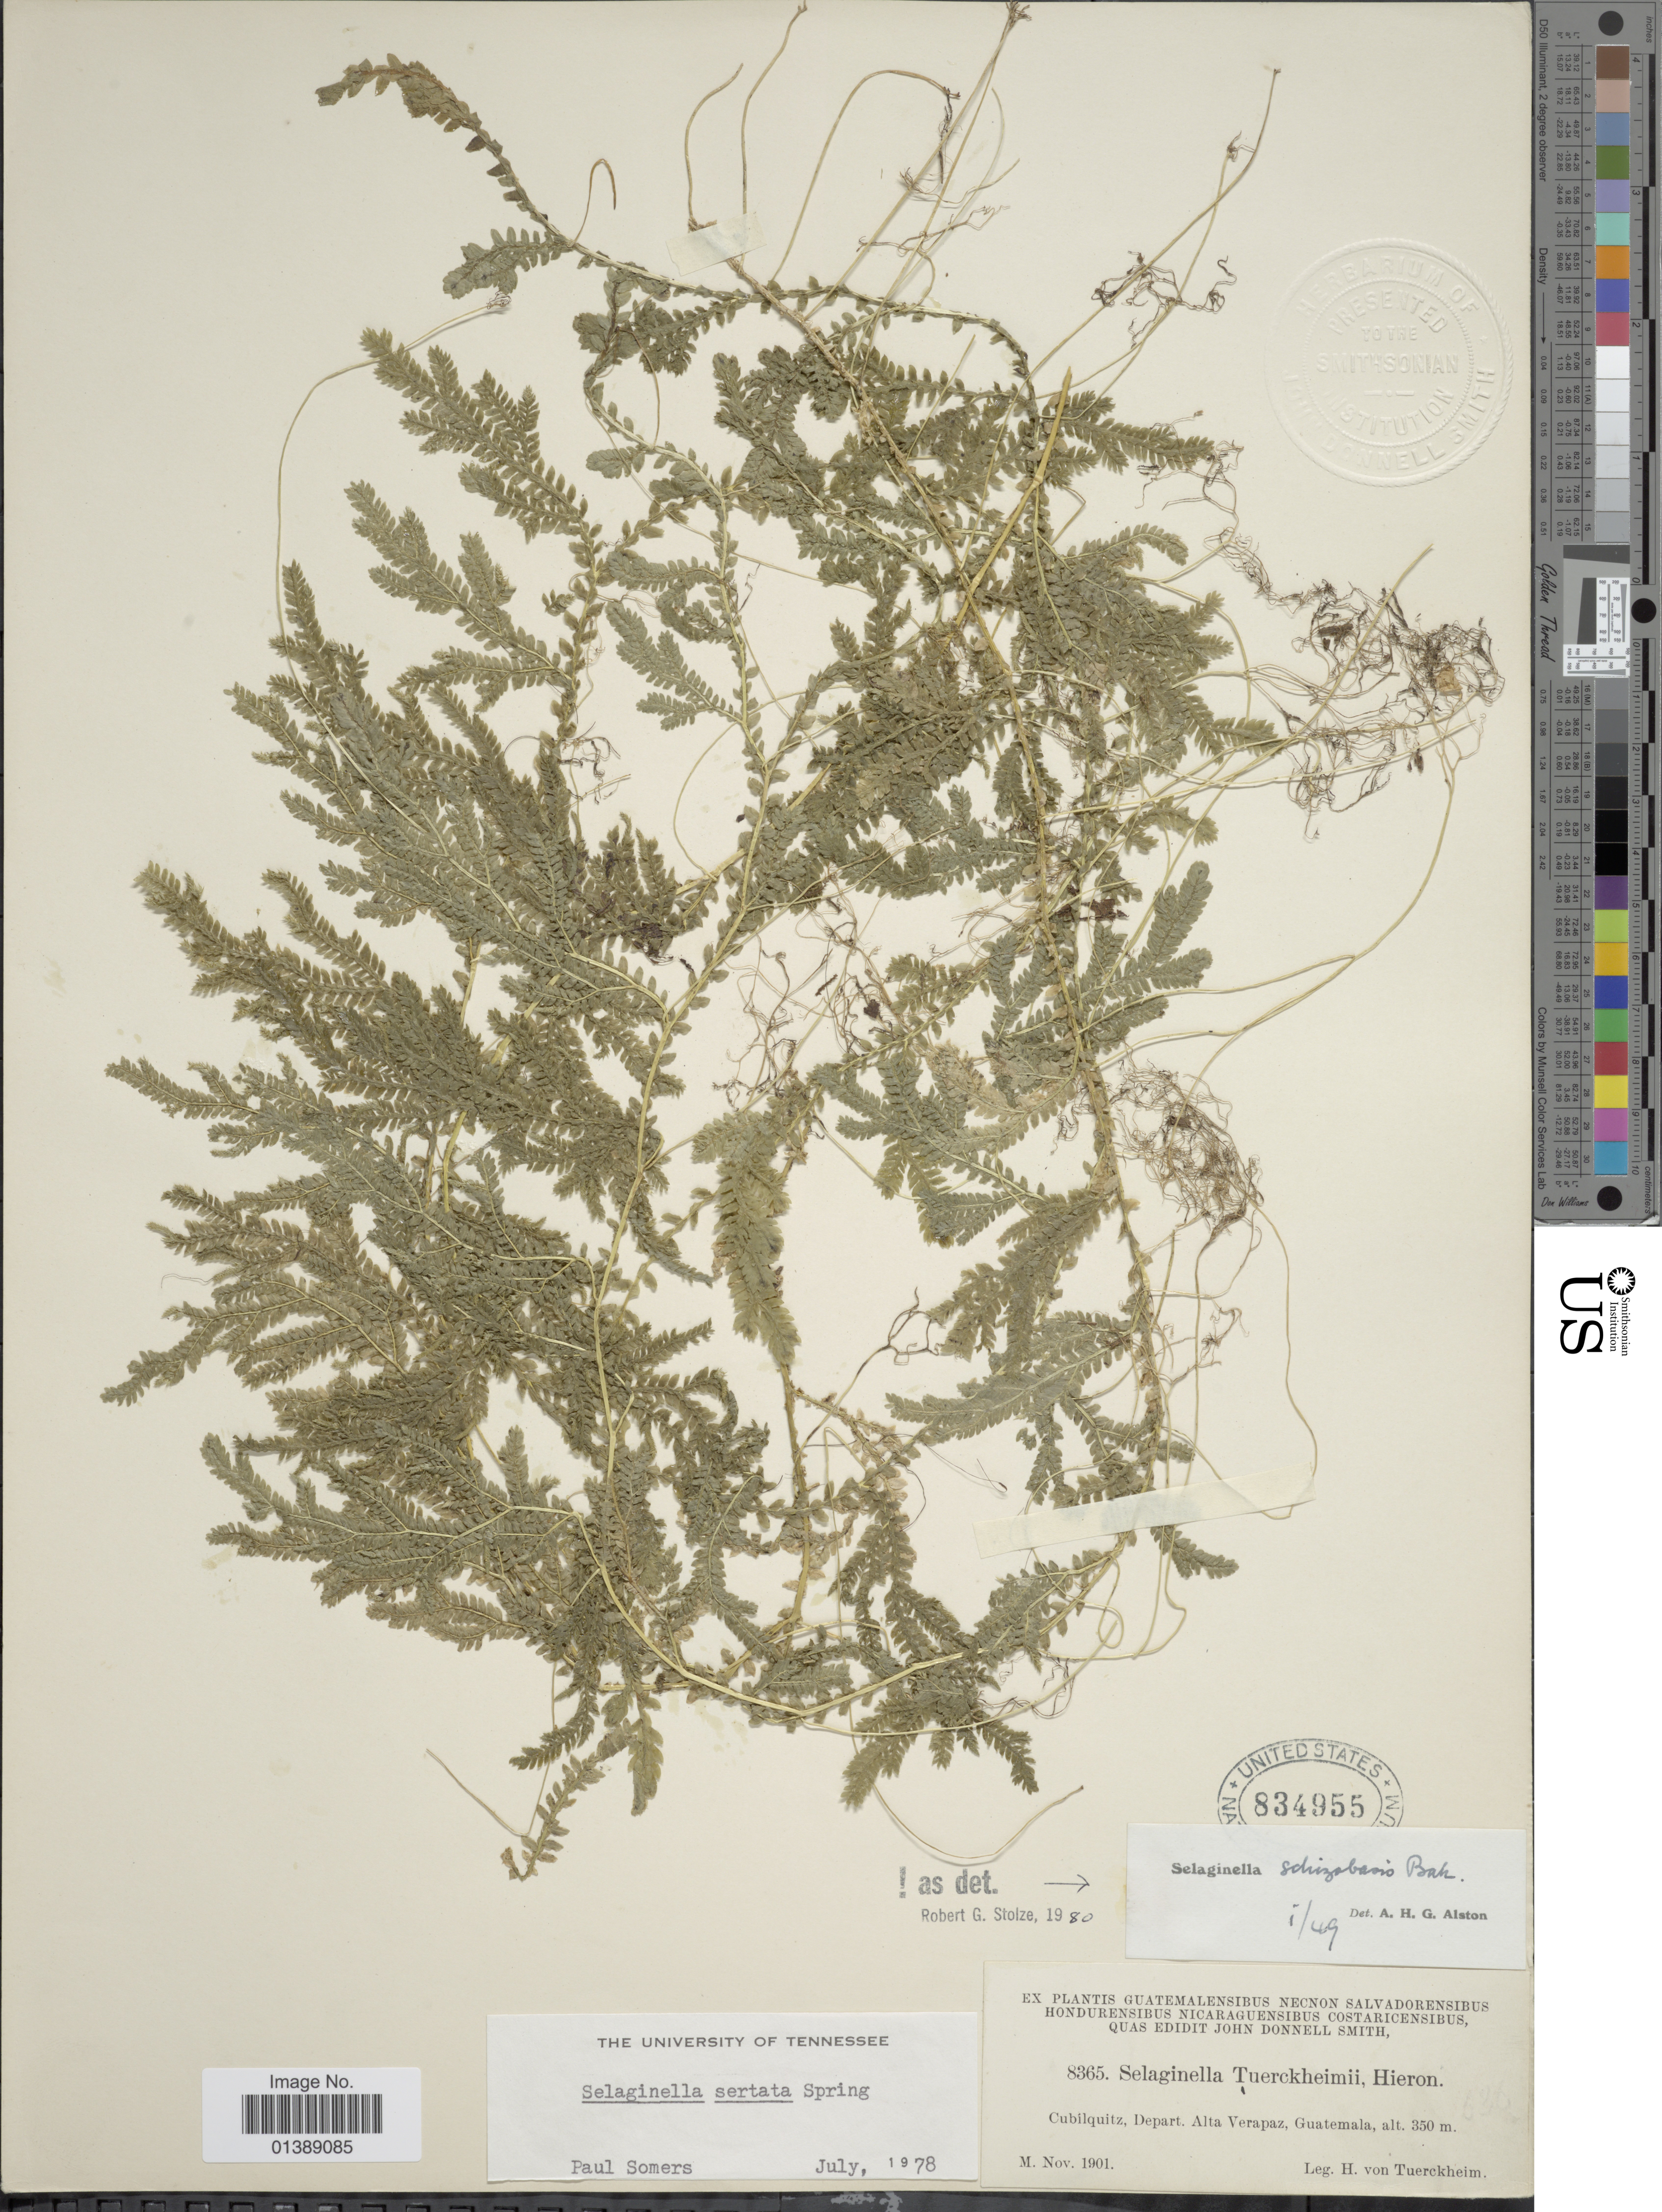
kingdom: Plantae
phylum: Tracheophyta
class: Lycopodiopsida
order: Selaginellales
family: Selaginellaceae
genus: Selaginella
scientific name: Selaginella schizobasis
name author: Baker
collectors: H. von Türckheim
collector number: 8365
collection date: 1901-11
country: Guatemala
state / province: Alta Verapaz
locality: Cubilquitz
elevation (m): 350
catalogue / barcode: US 834955